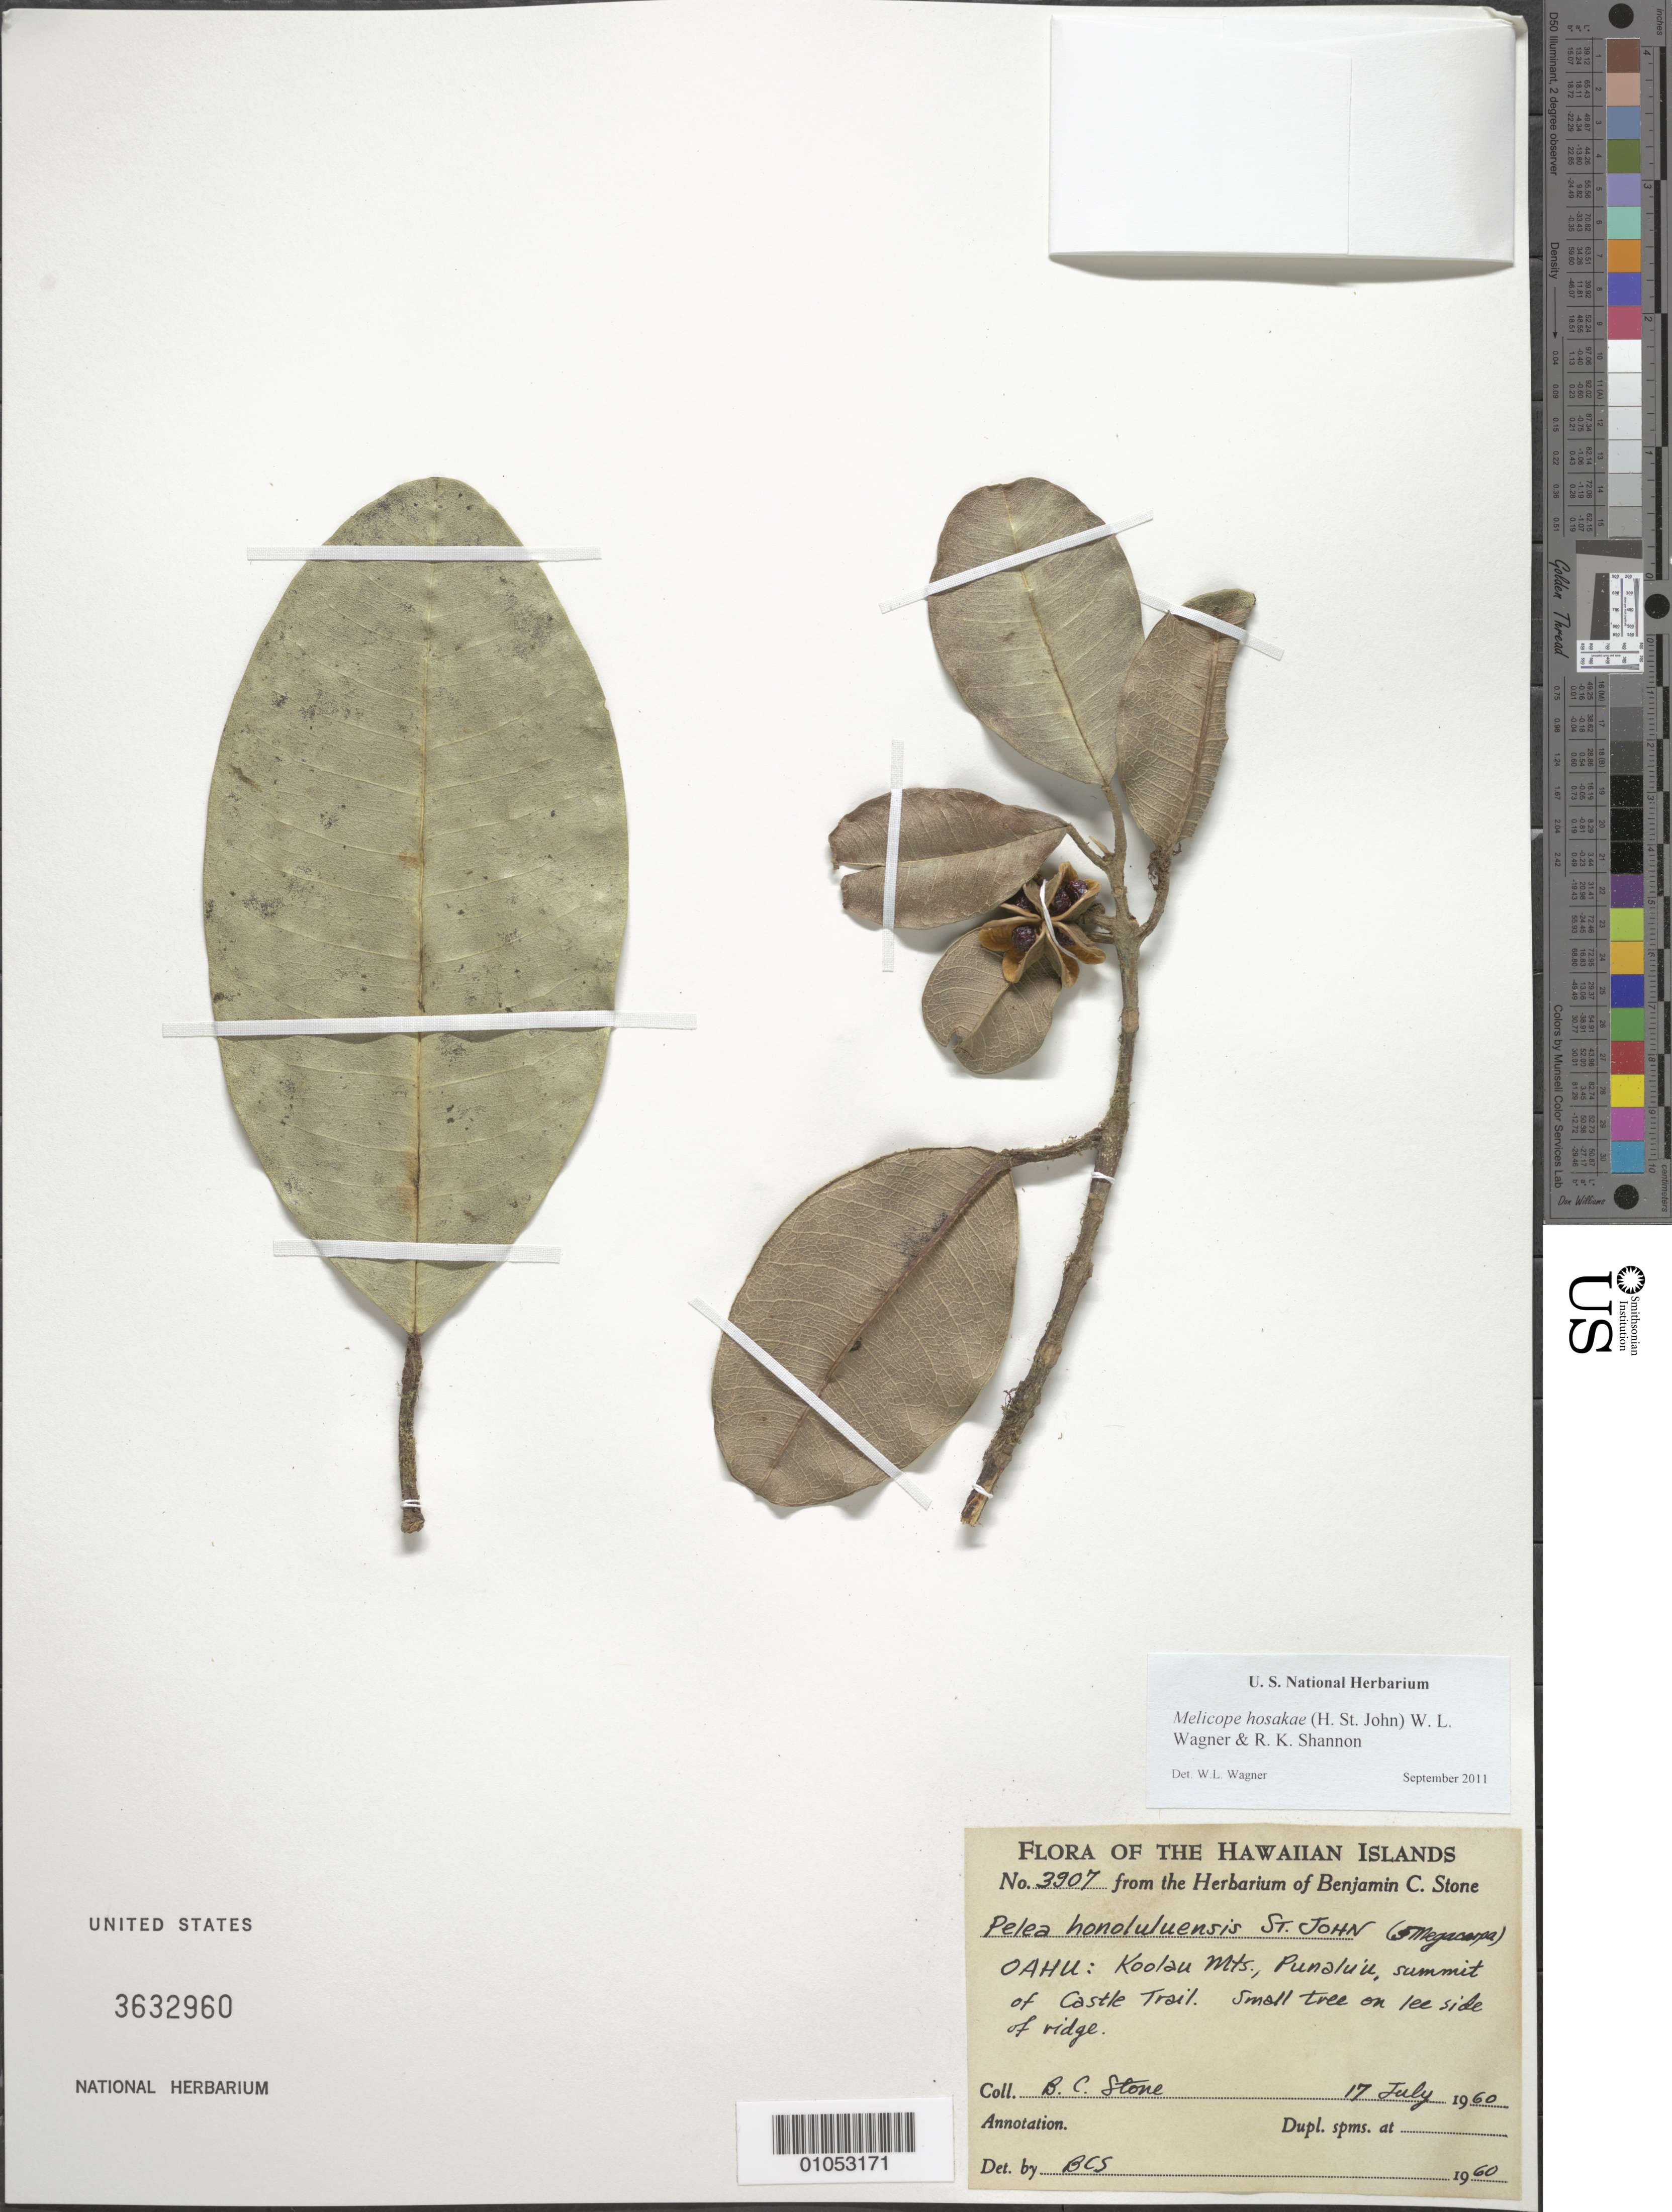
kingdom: Plantae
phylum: Tracheophyta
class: Magnoliopsida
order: Sapindales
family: Rutaceae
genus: Melicope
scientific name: Melicope hosakae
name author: (H. St. John) W.L. Wagner & R.K. Shannon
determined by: Wagner, W. L., (BOT), Smithsonian Institution - National Museum of Natural History (UNITED STATES)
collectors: B. C. Stone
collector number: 3907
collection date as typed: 17 Jul 1960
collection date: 1960-07-17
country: United States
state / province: Hawaii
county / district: Honolulu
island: Oahu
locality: Koolau Mts., Punalu'u, summit of Castle Trail. Small tree on lee side of ridge.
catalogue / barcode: US 3632960